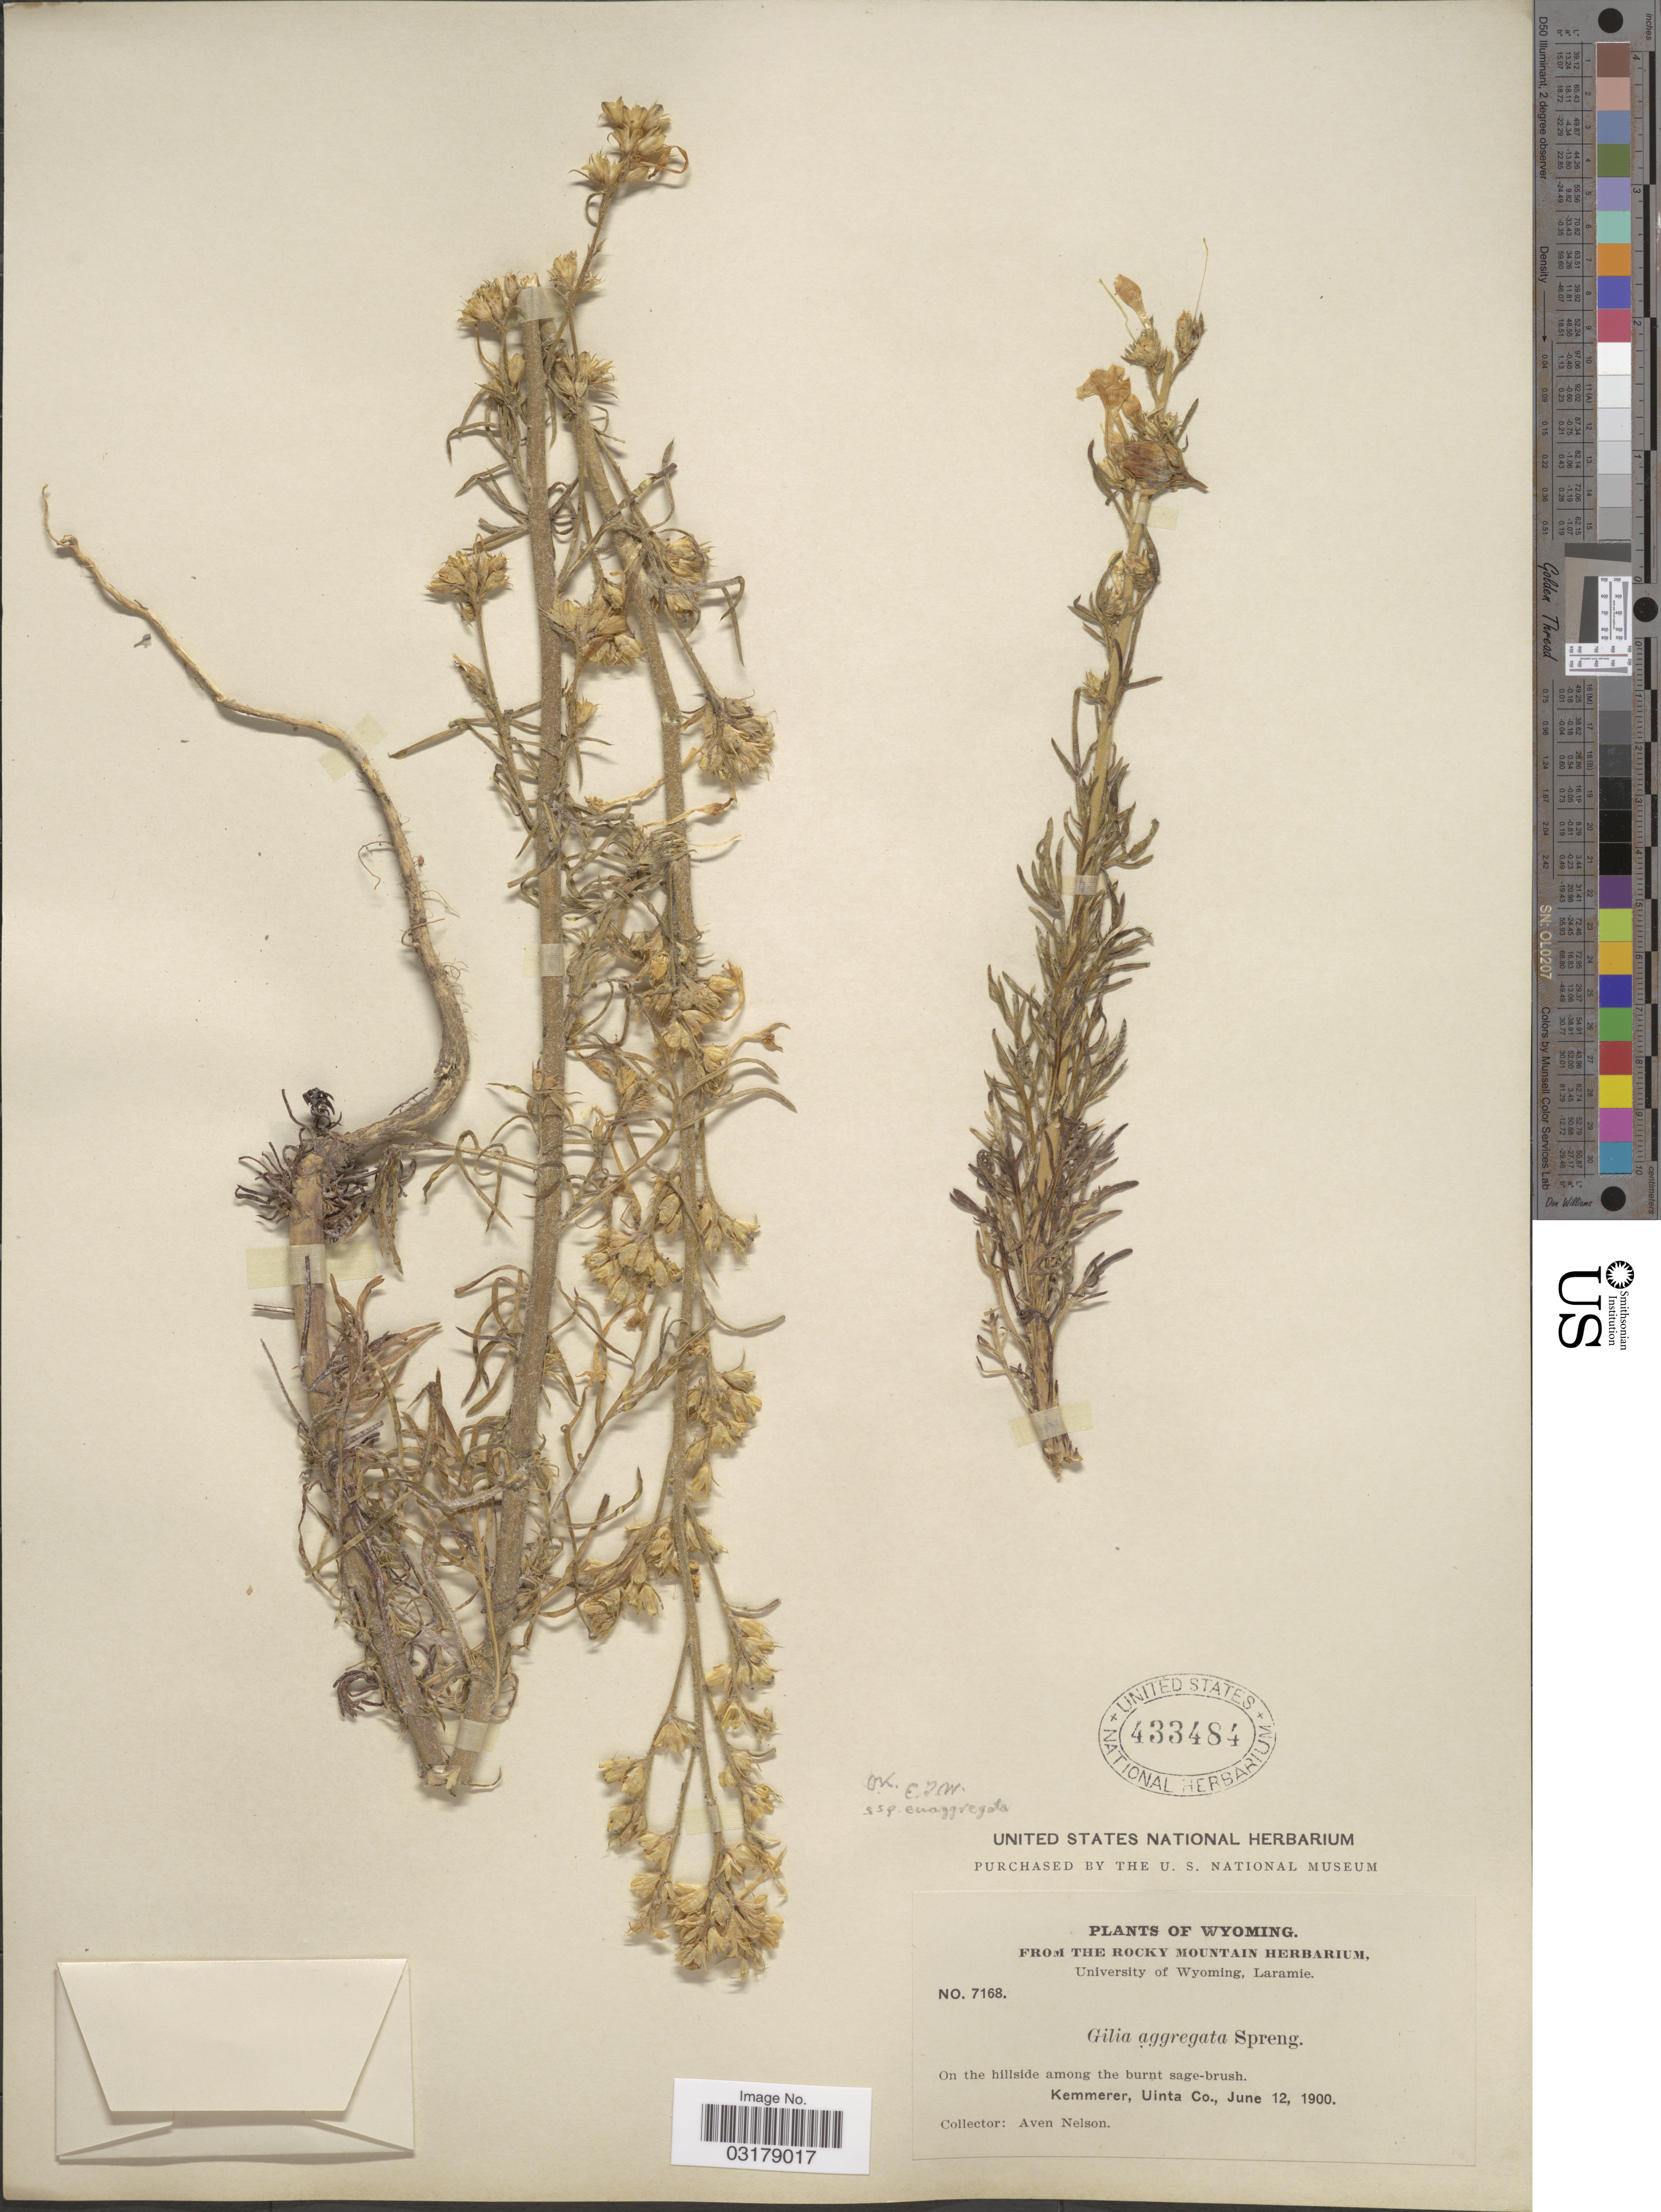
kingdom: Plantae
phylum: Tracheophyta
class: Magnoliopsida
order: Ericales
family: Polemoniaceae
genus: Ipomopsis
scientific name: Ipomopsis aggregata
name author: (Pursh) V.E. Grant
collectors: A. Nelson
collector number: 7168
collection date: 1900-06-12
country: United States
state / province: Wyoming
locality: Kemmerer, Uinta Co.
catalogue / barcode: US 433484